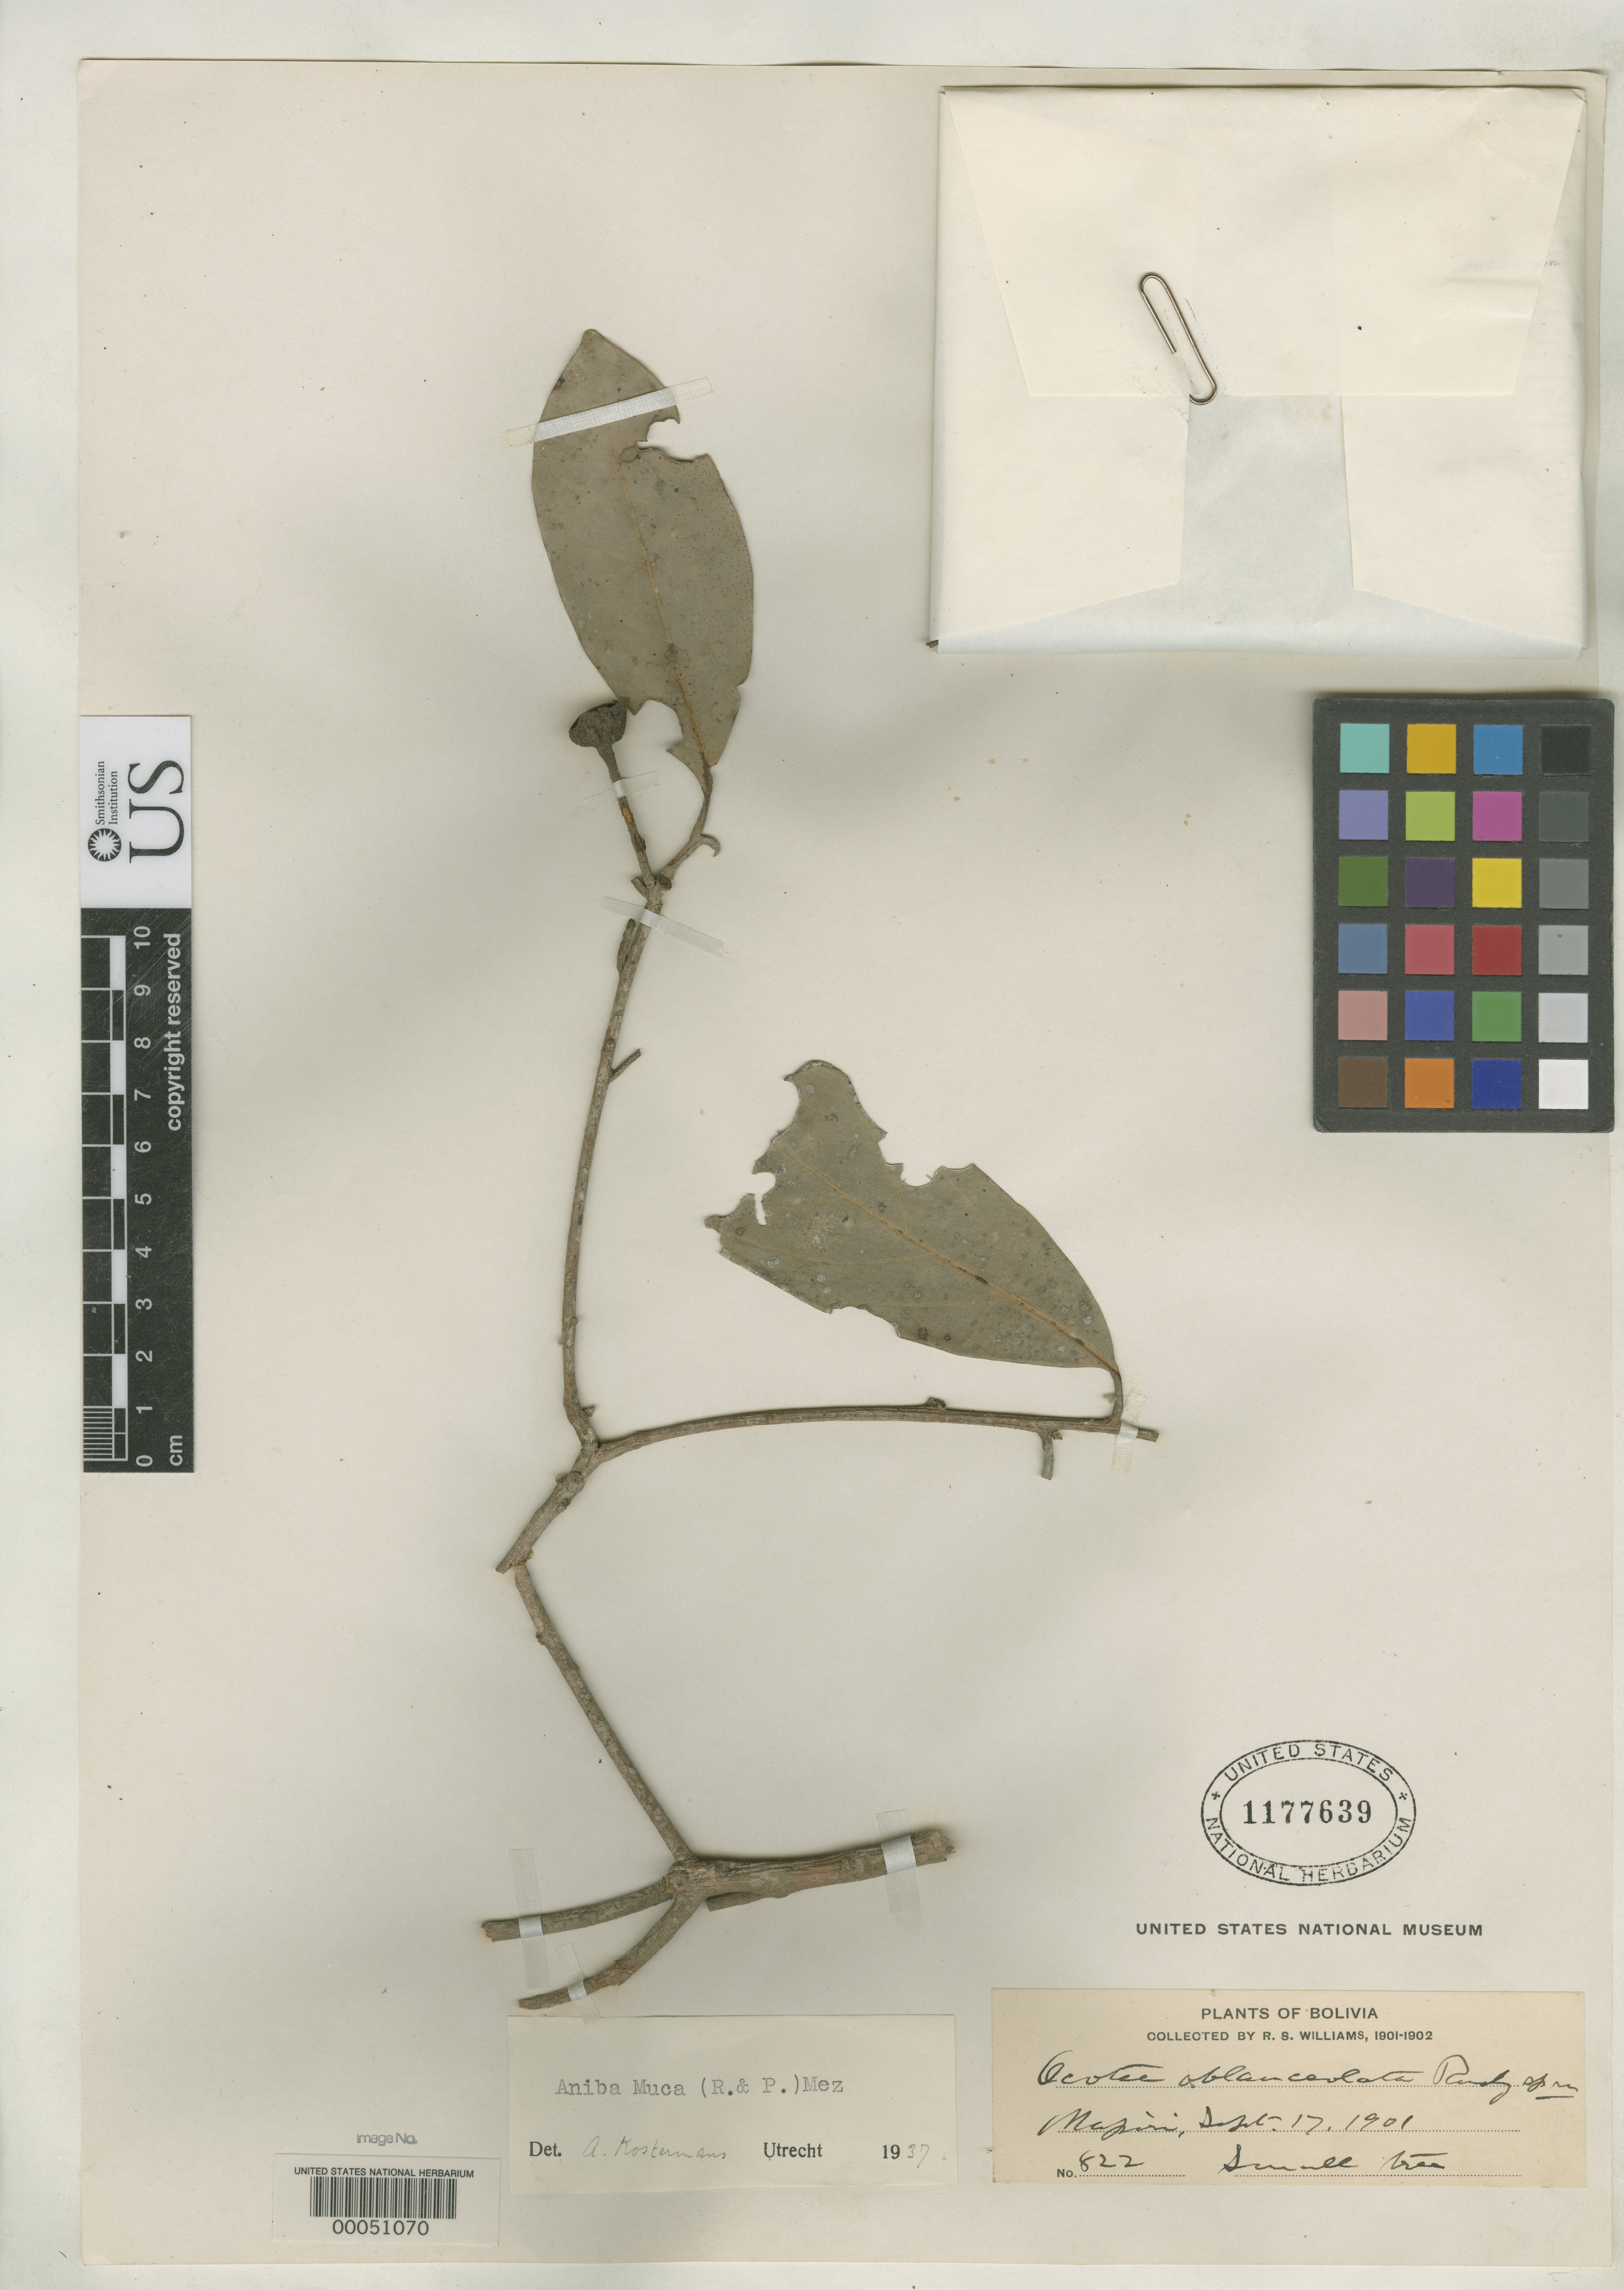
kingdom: Plantae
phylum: Tracheophyta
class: Magnoliopsida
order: Laurales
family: Lauraceae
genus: Ocotea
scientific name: Ocotea oblanceolata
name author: Rusby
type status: Isotype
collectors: R. S. Williams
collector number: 822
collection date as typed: Sep. 17, 1901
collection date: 1901-09-17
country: Bolivia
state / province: La Paz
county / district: Larecaja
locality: Mapiri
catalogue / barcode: US 1177639